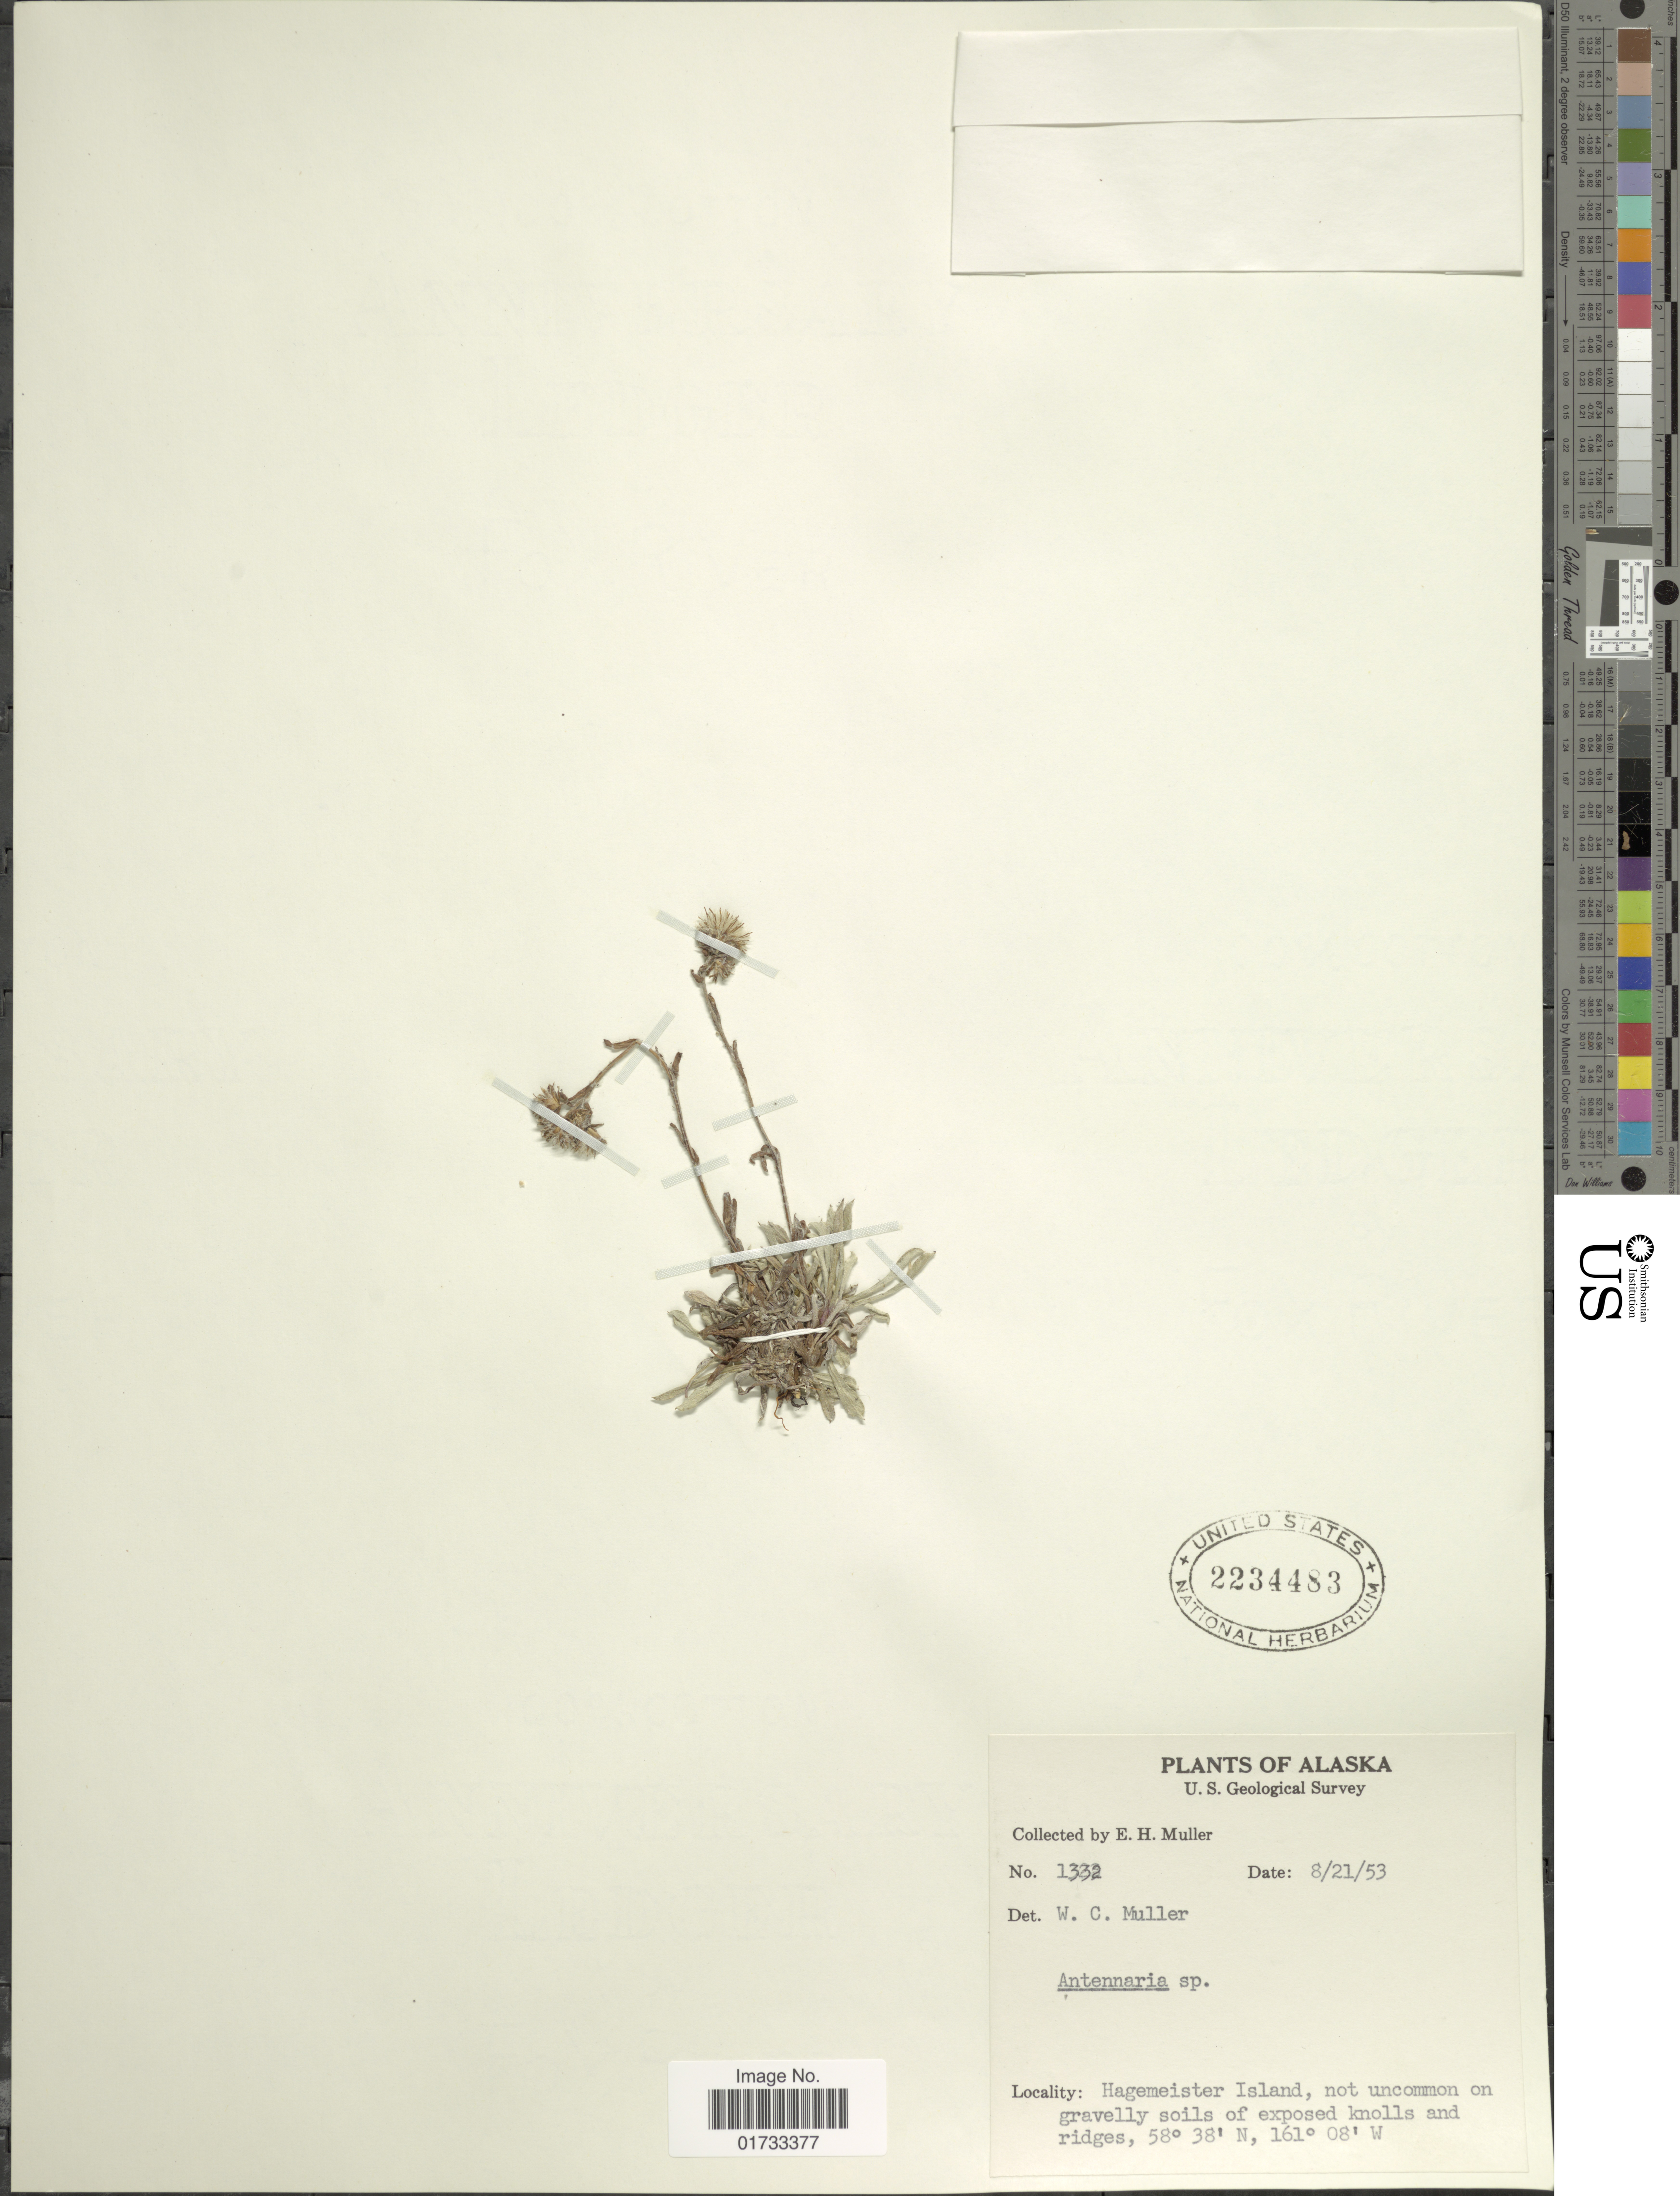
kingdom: Plantae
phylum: Tracheophyta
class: Magnoliopsida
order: Asterales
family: Asteraceae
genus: Antennaria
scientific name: Antennaria sp.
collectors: E. H. Muller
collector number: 1332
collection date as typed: Transcribed d/m/y: 21/8/53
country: United States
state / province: Alaska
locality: Hagemesiter Island, not uncommon on gravelly soils of exposed knolls and ridges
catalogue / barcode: US 2234483